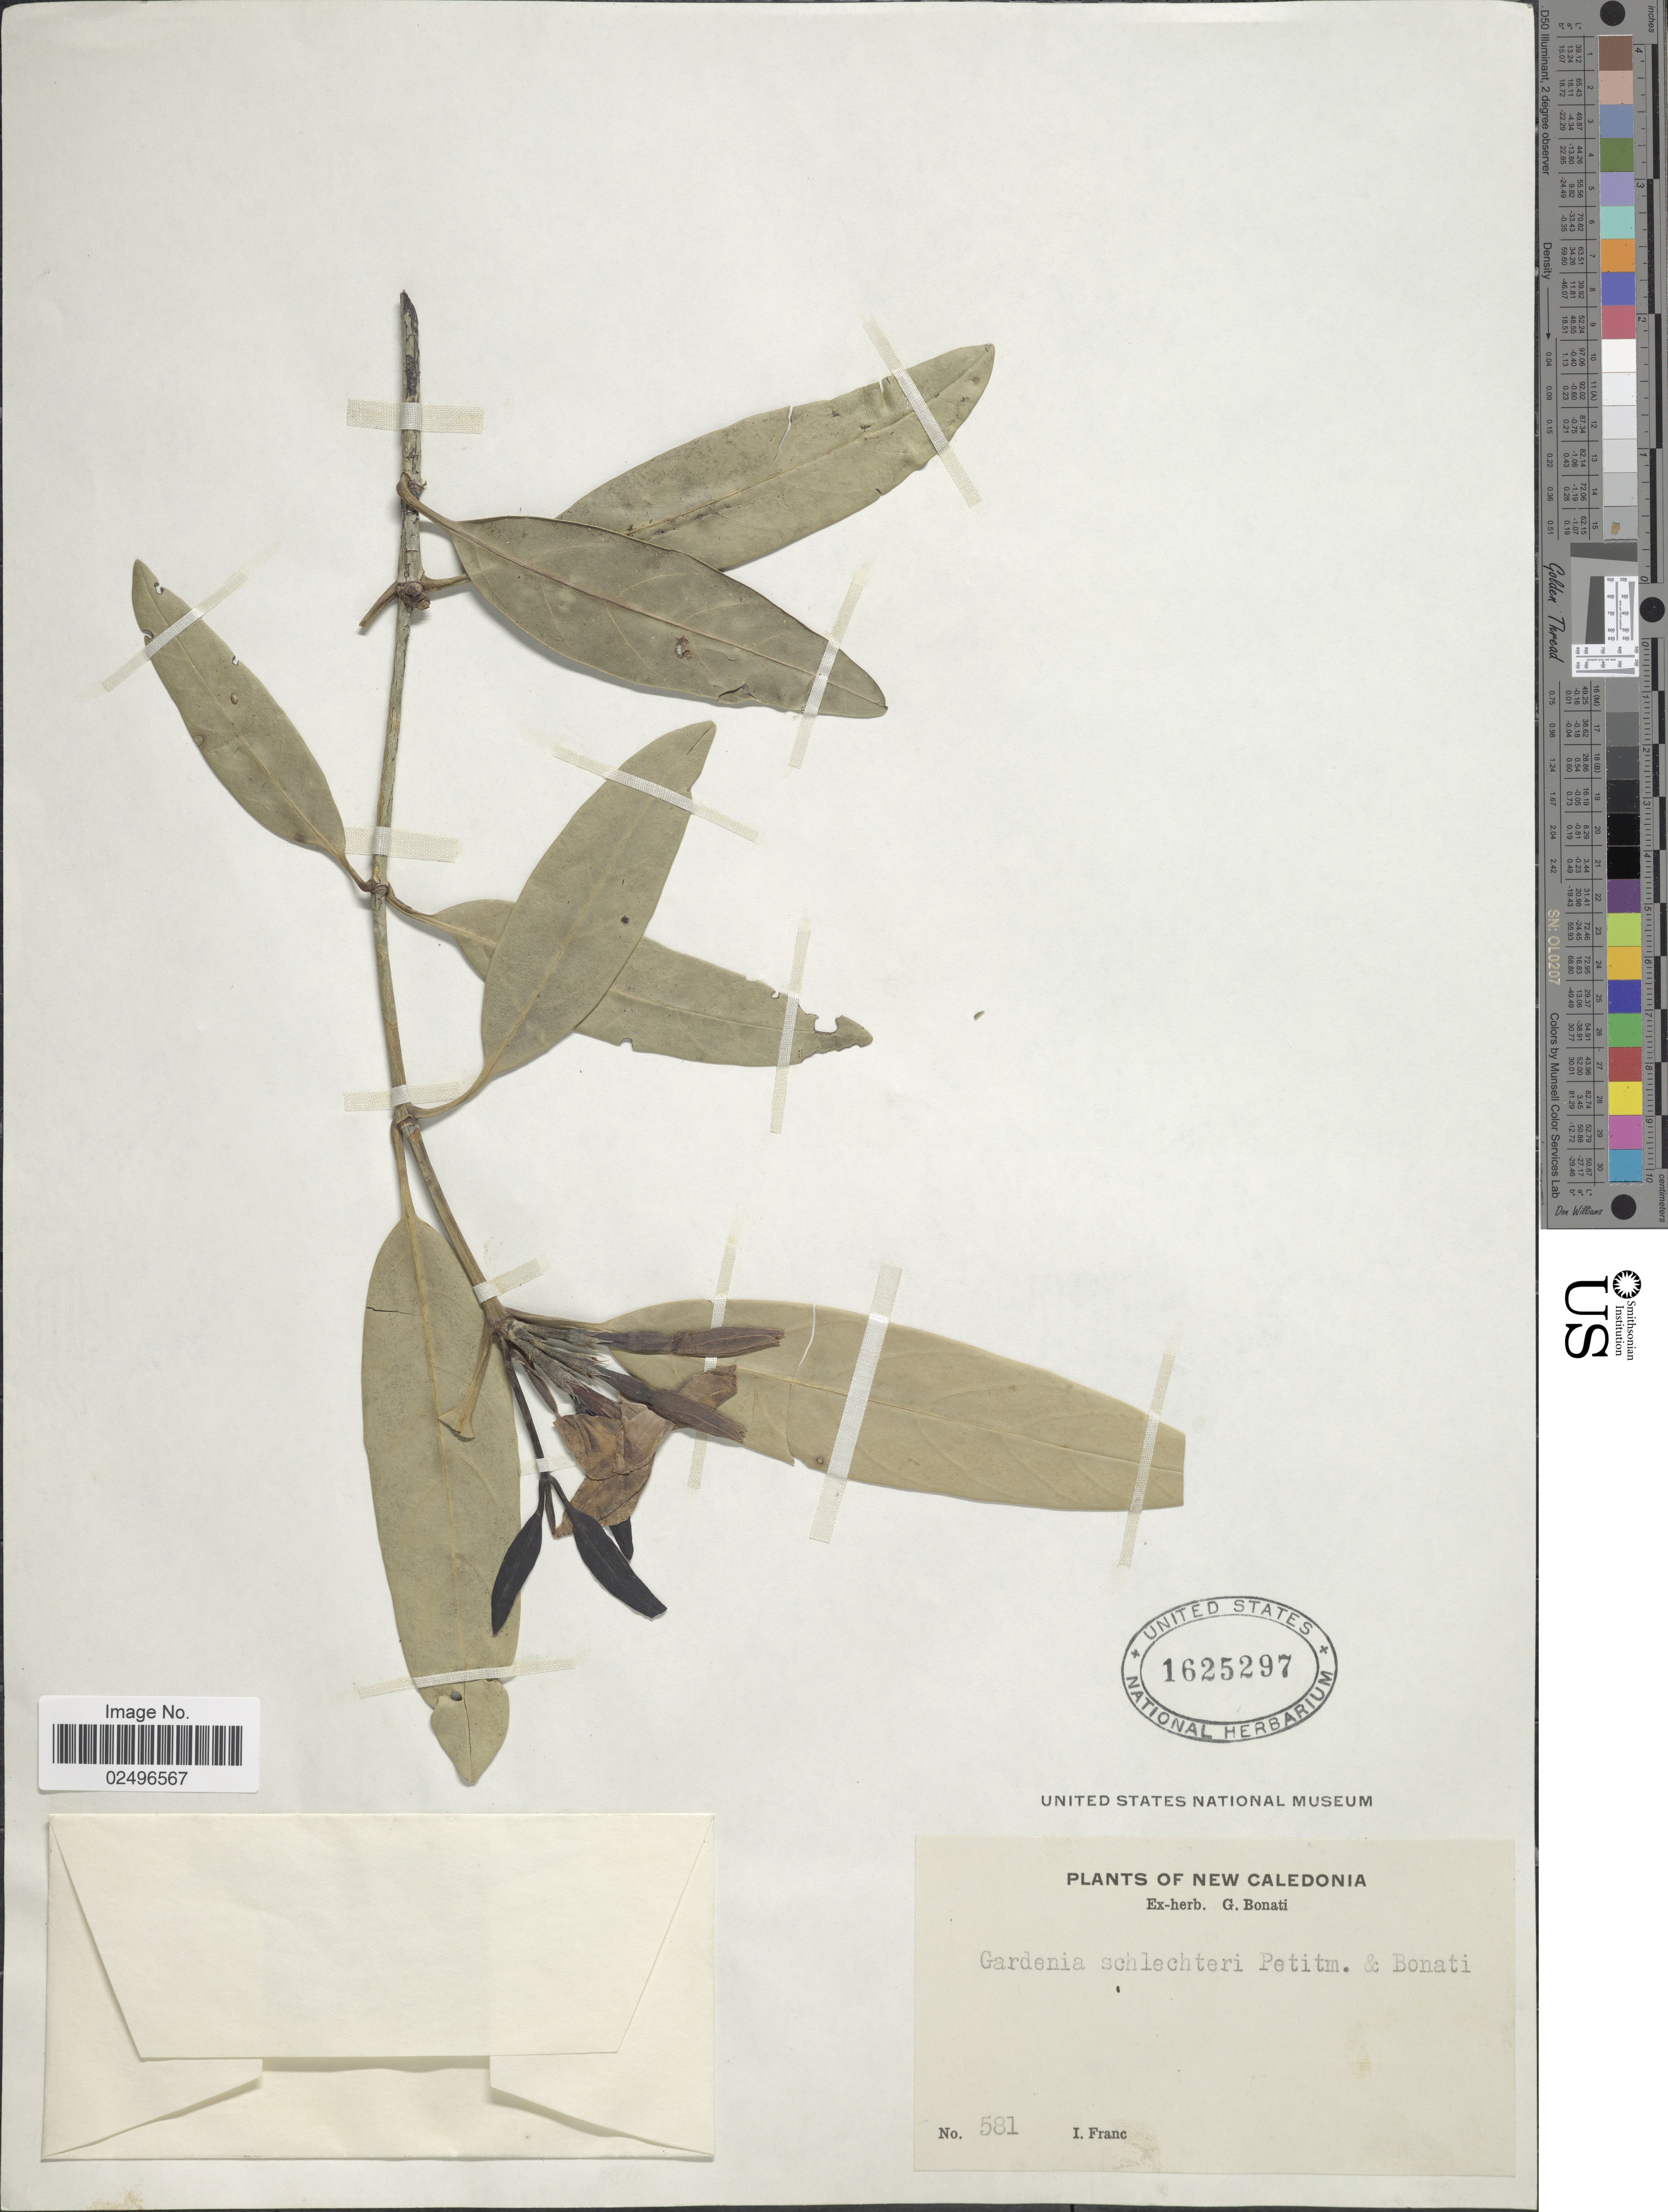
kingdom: Plantae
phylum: Tracheophyta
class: Magnoliopsida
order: Gentianales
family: Rubiaceae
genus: Gardenia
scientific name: Gardenia schlechteri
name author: Bonati & Petitm.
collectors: I. Franc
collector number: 581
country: New Caledonia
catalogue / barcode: US 1625297